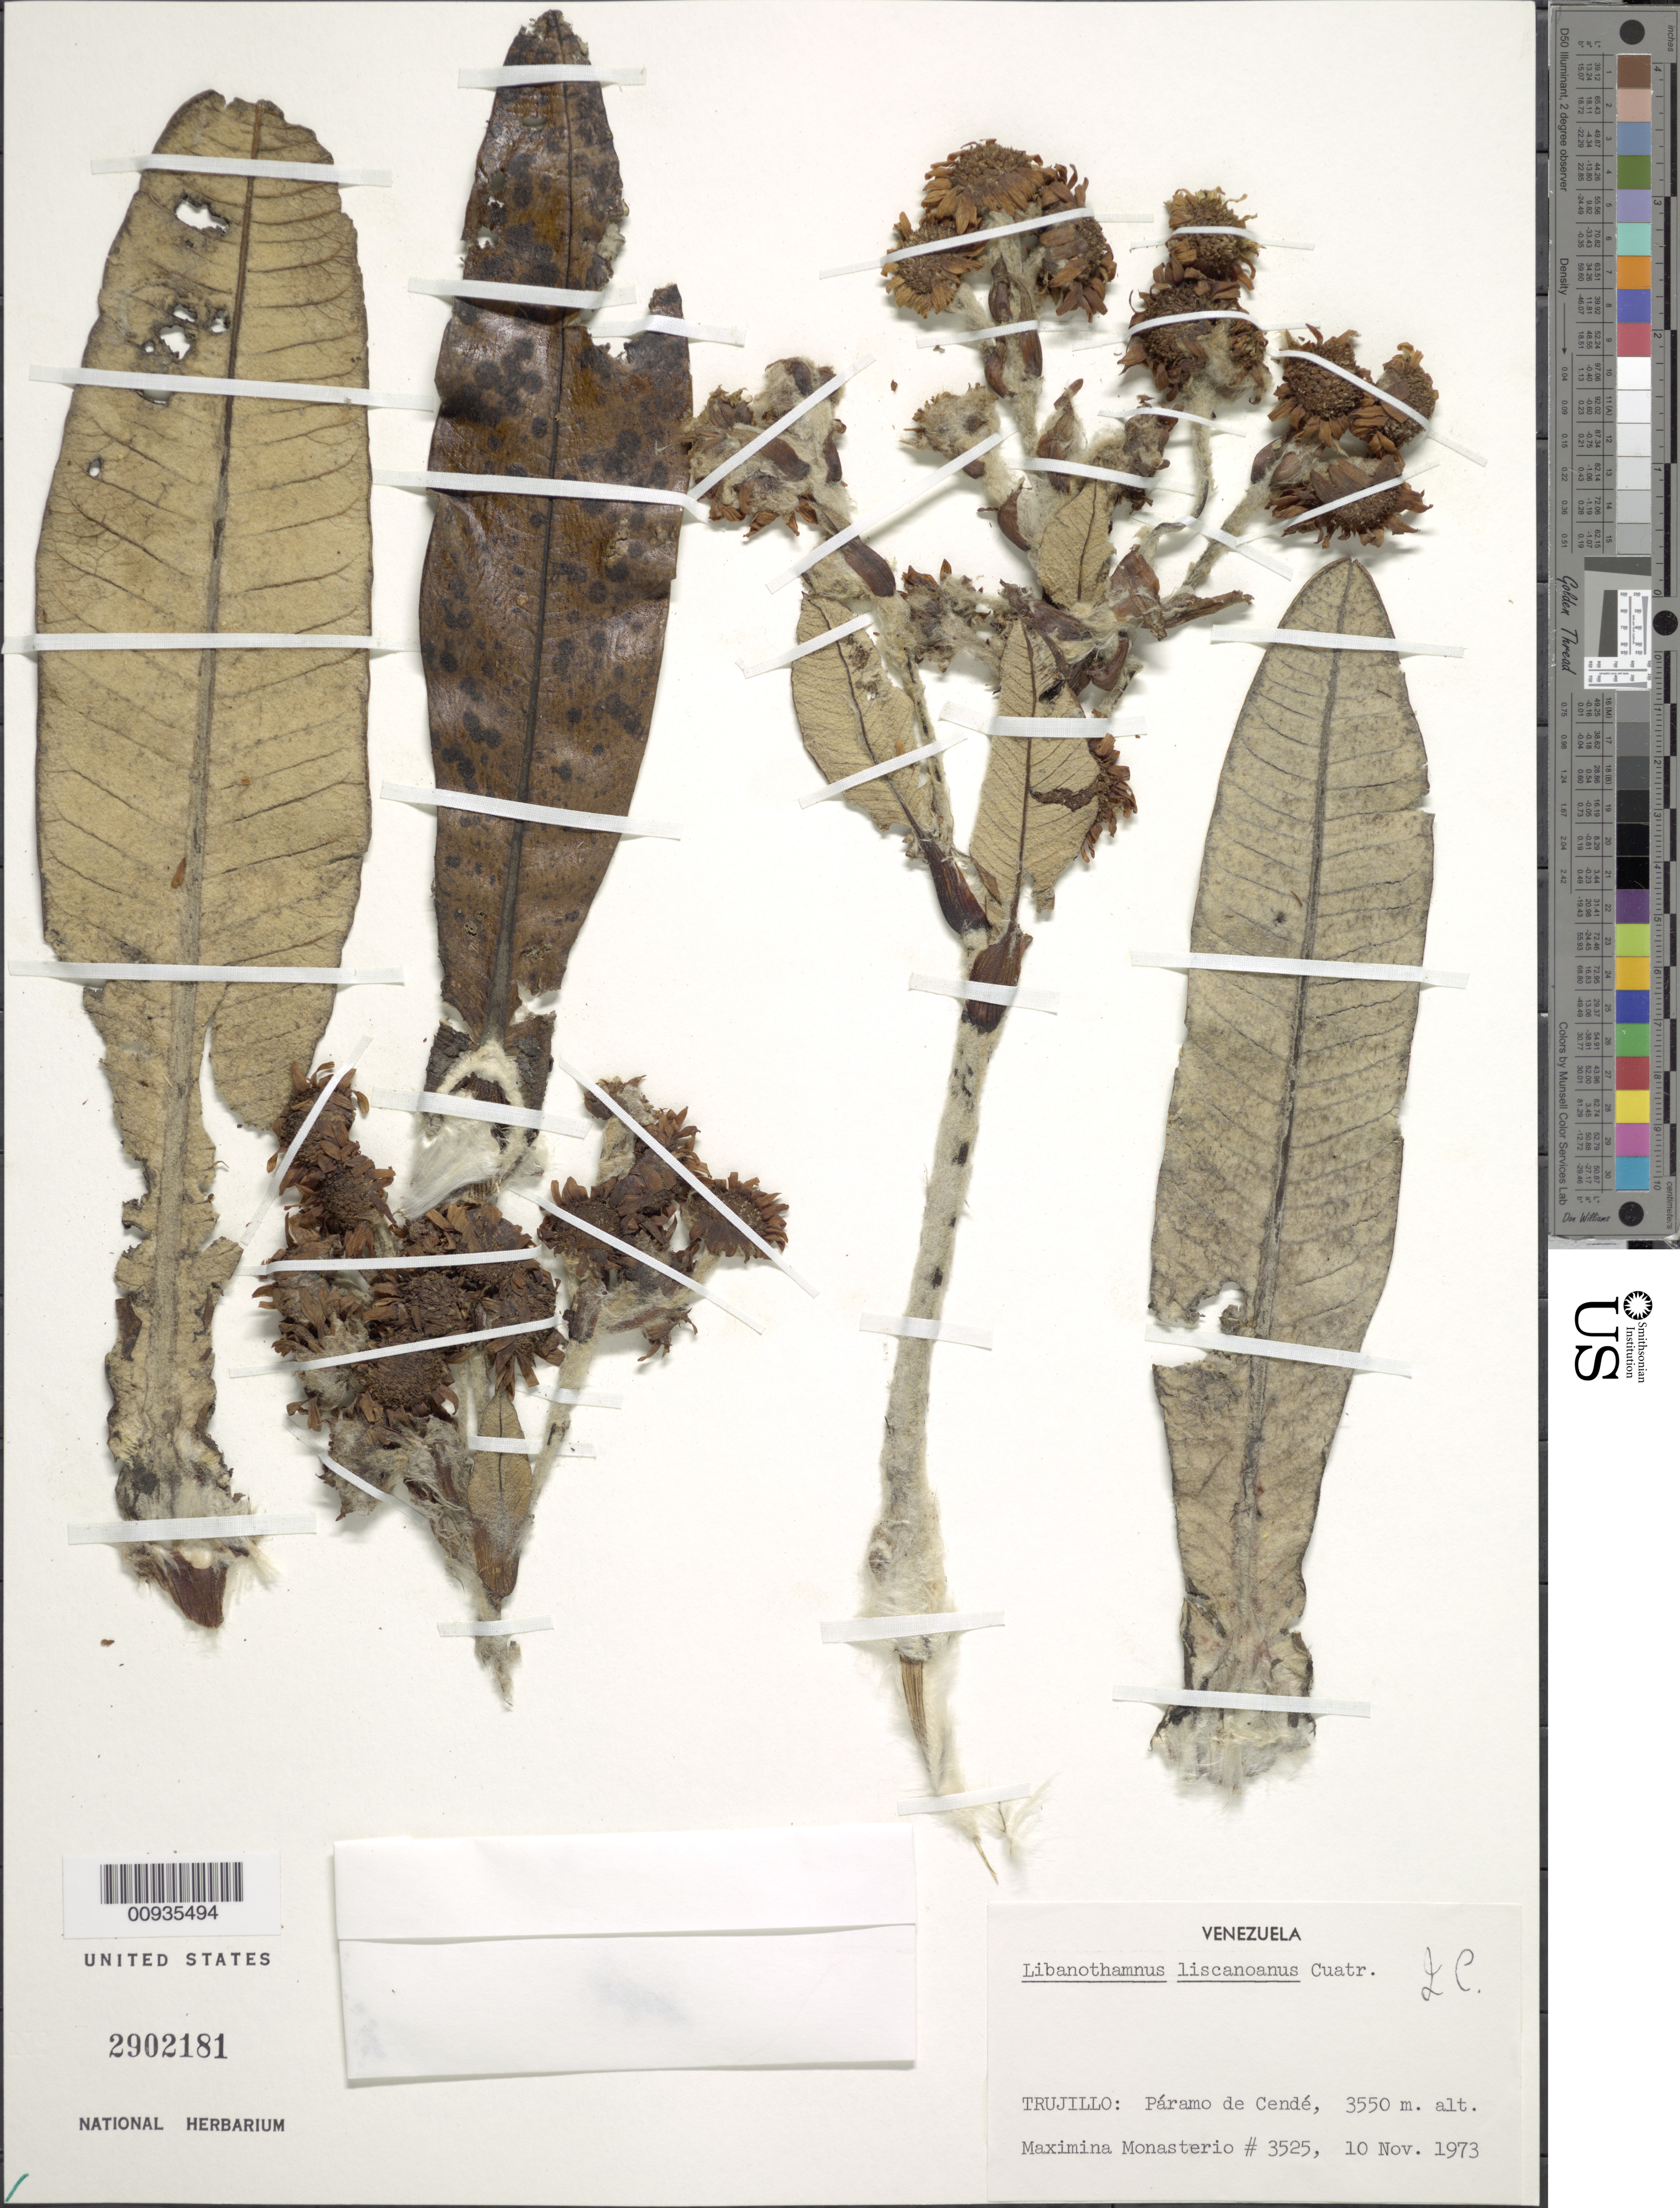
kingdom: Plantae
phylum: Tracheophyta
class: Magnoliopsida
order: Asterales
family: Asteraceae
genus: Libanothamnus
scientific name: Libanothamnus liscanoanus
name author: (Cuatrec.) Cuatrec.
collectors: M. Monasterio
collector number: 3525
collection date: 1973-11-10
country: Venezuela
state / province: Trujillo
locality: Páramo de Cendé.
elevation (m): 3550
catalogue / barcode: US 2902181